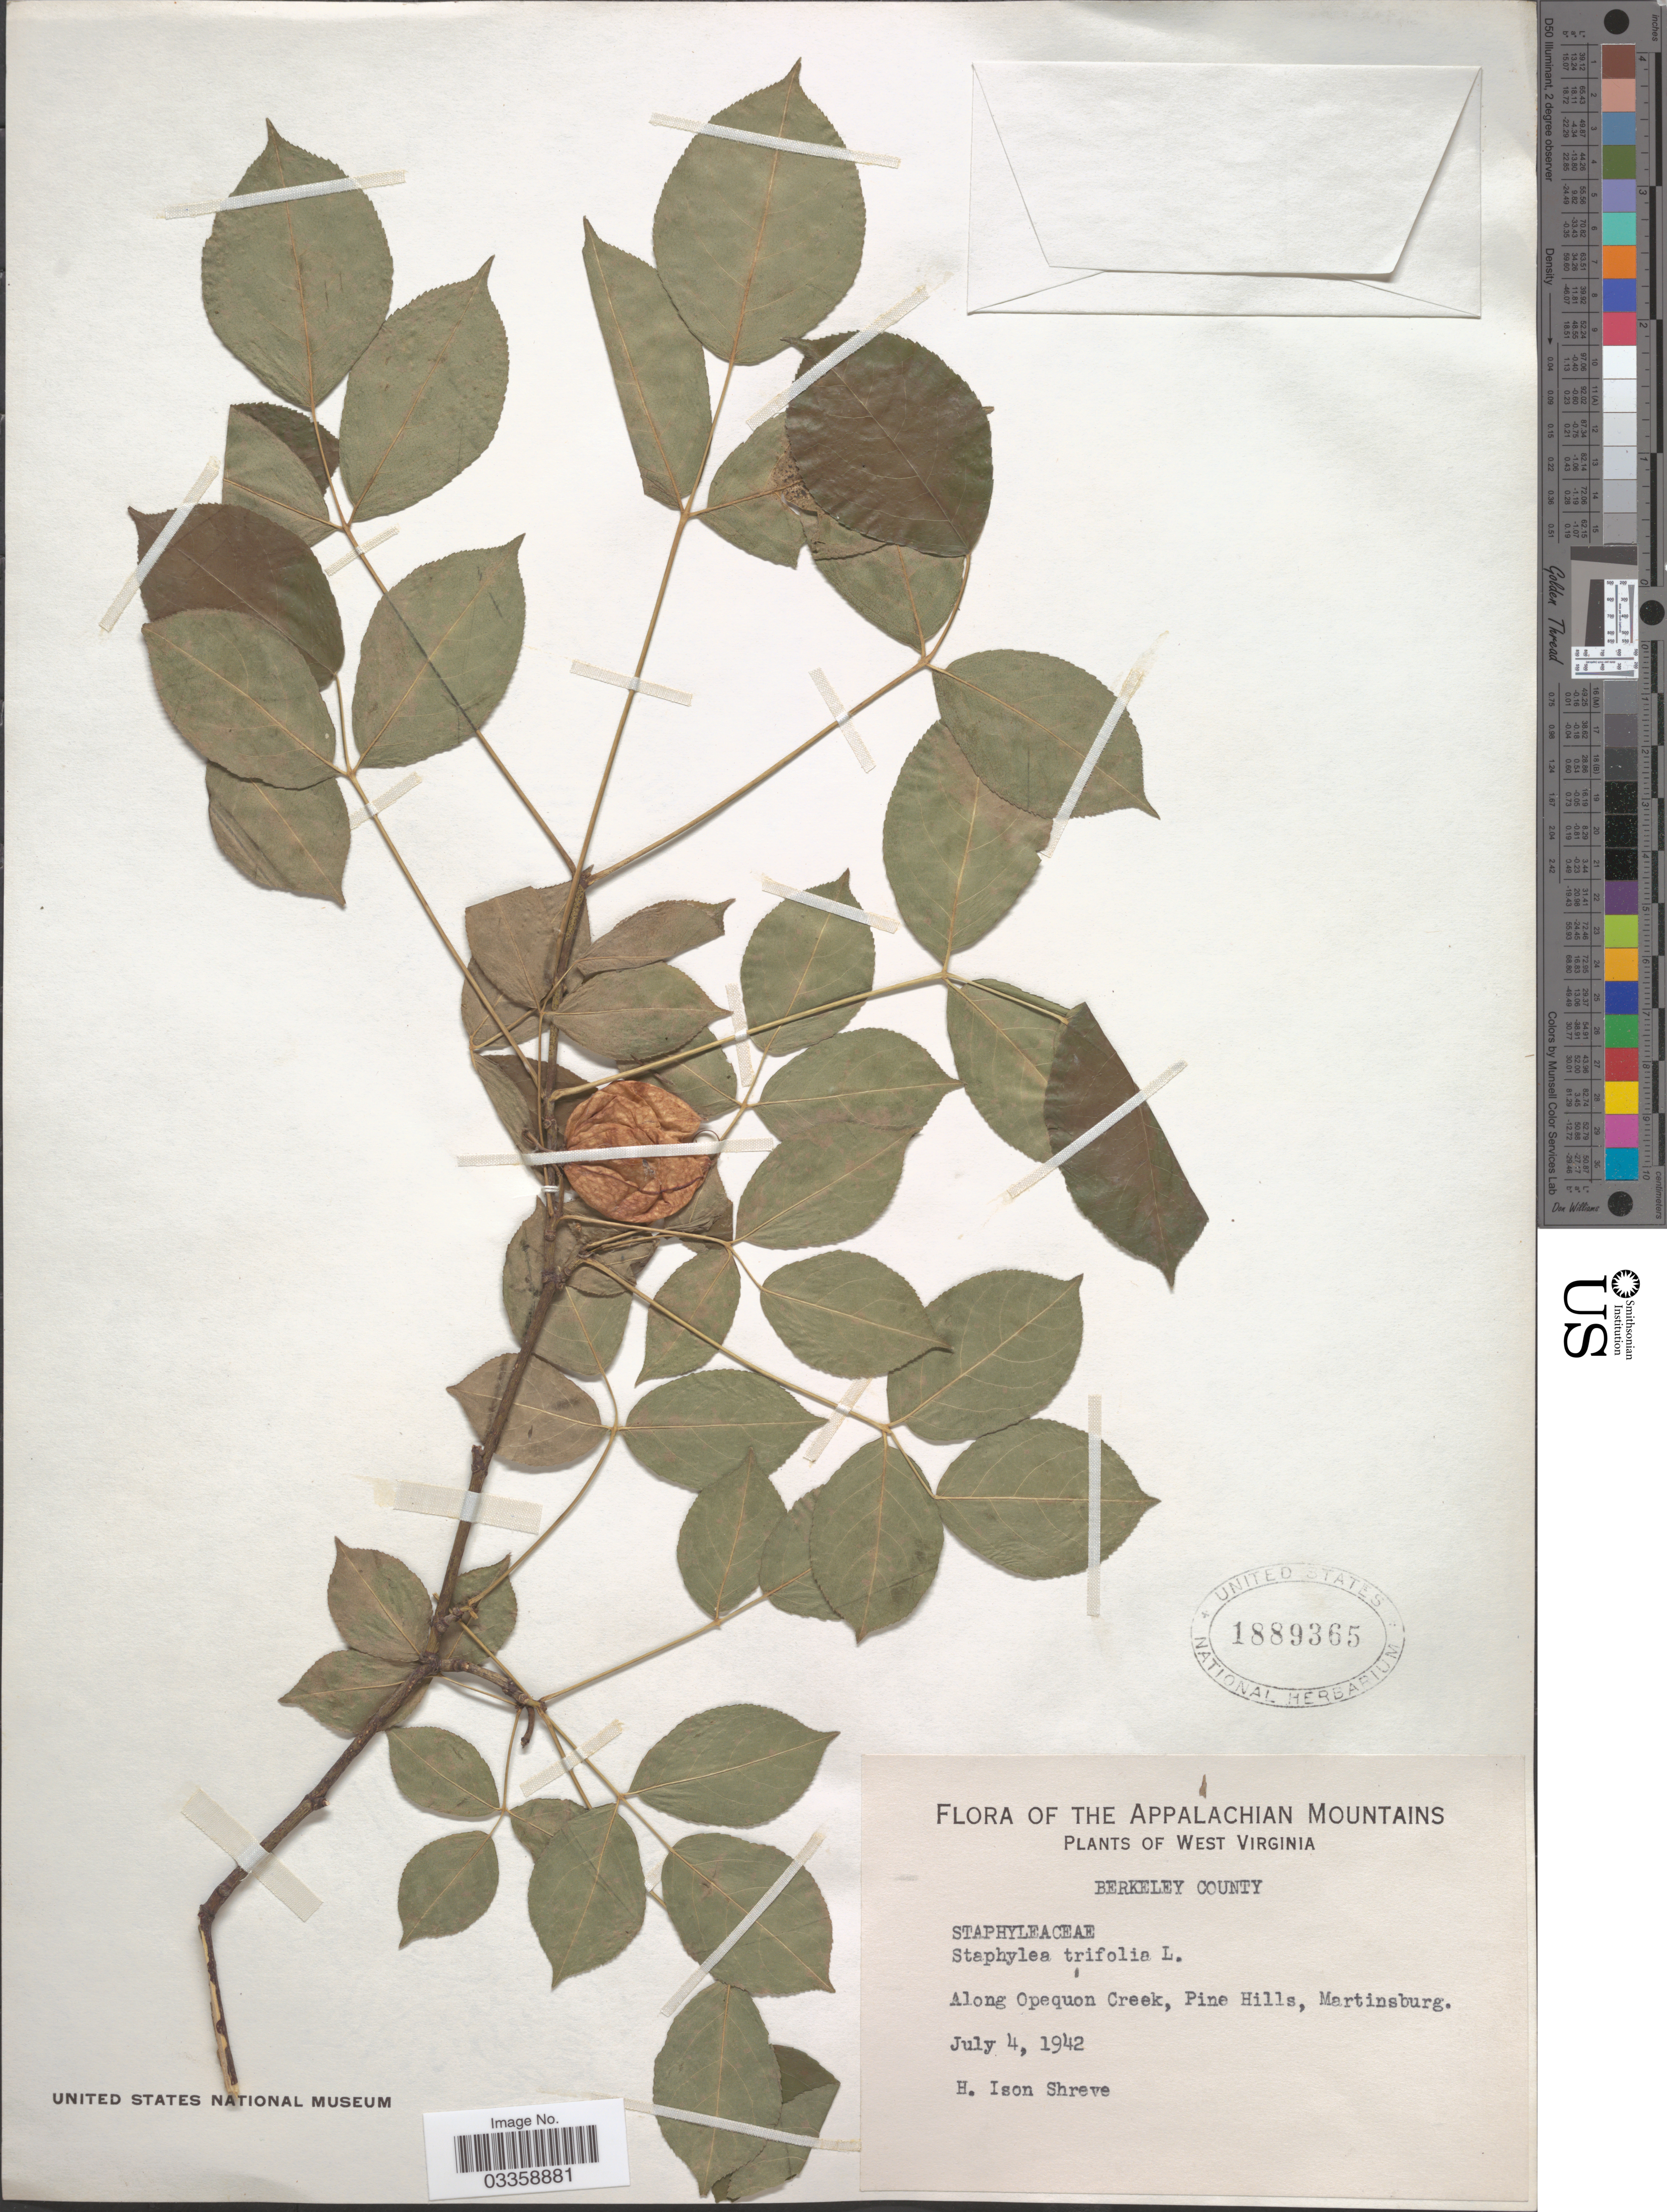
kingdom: Plantae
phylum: Tracheophyta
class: Magnoliopsida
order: Crossosomatales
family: Staphyleaceae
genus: Staphylea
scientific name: Staphylea trifolia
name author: L.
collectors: H. Shreve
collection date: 1942-07-04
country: United States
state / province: West Virginia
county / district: Berkeley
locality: The Appalachian Mountains. Berkeley County. Along Opequon Creek, Pine Hills, Martinsburg.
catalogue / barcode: US 1889365